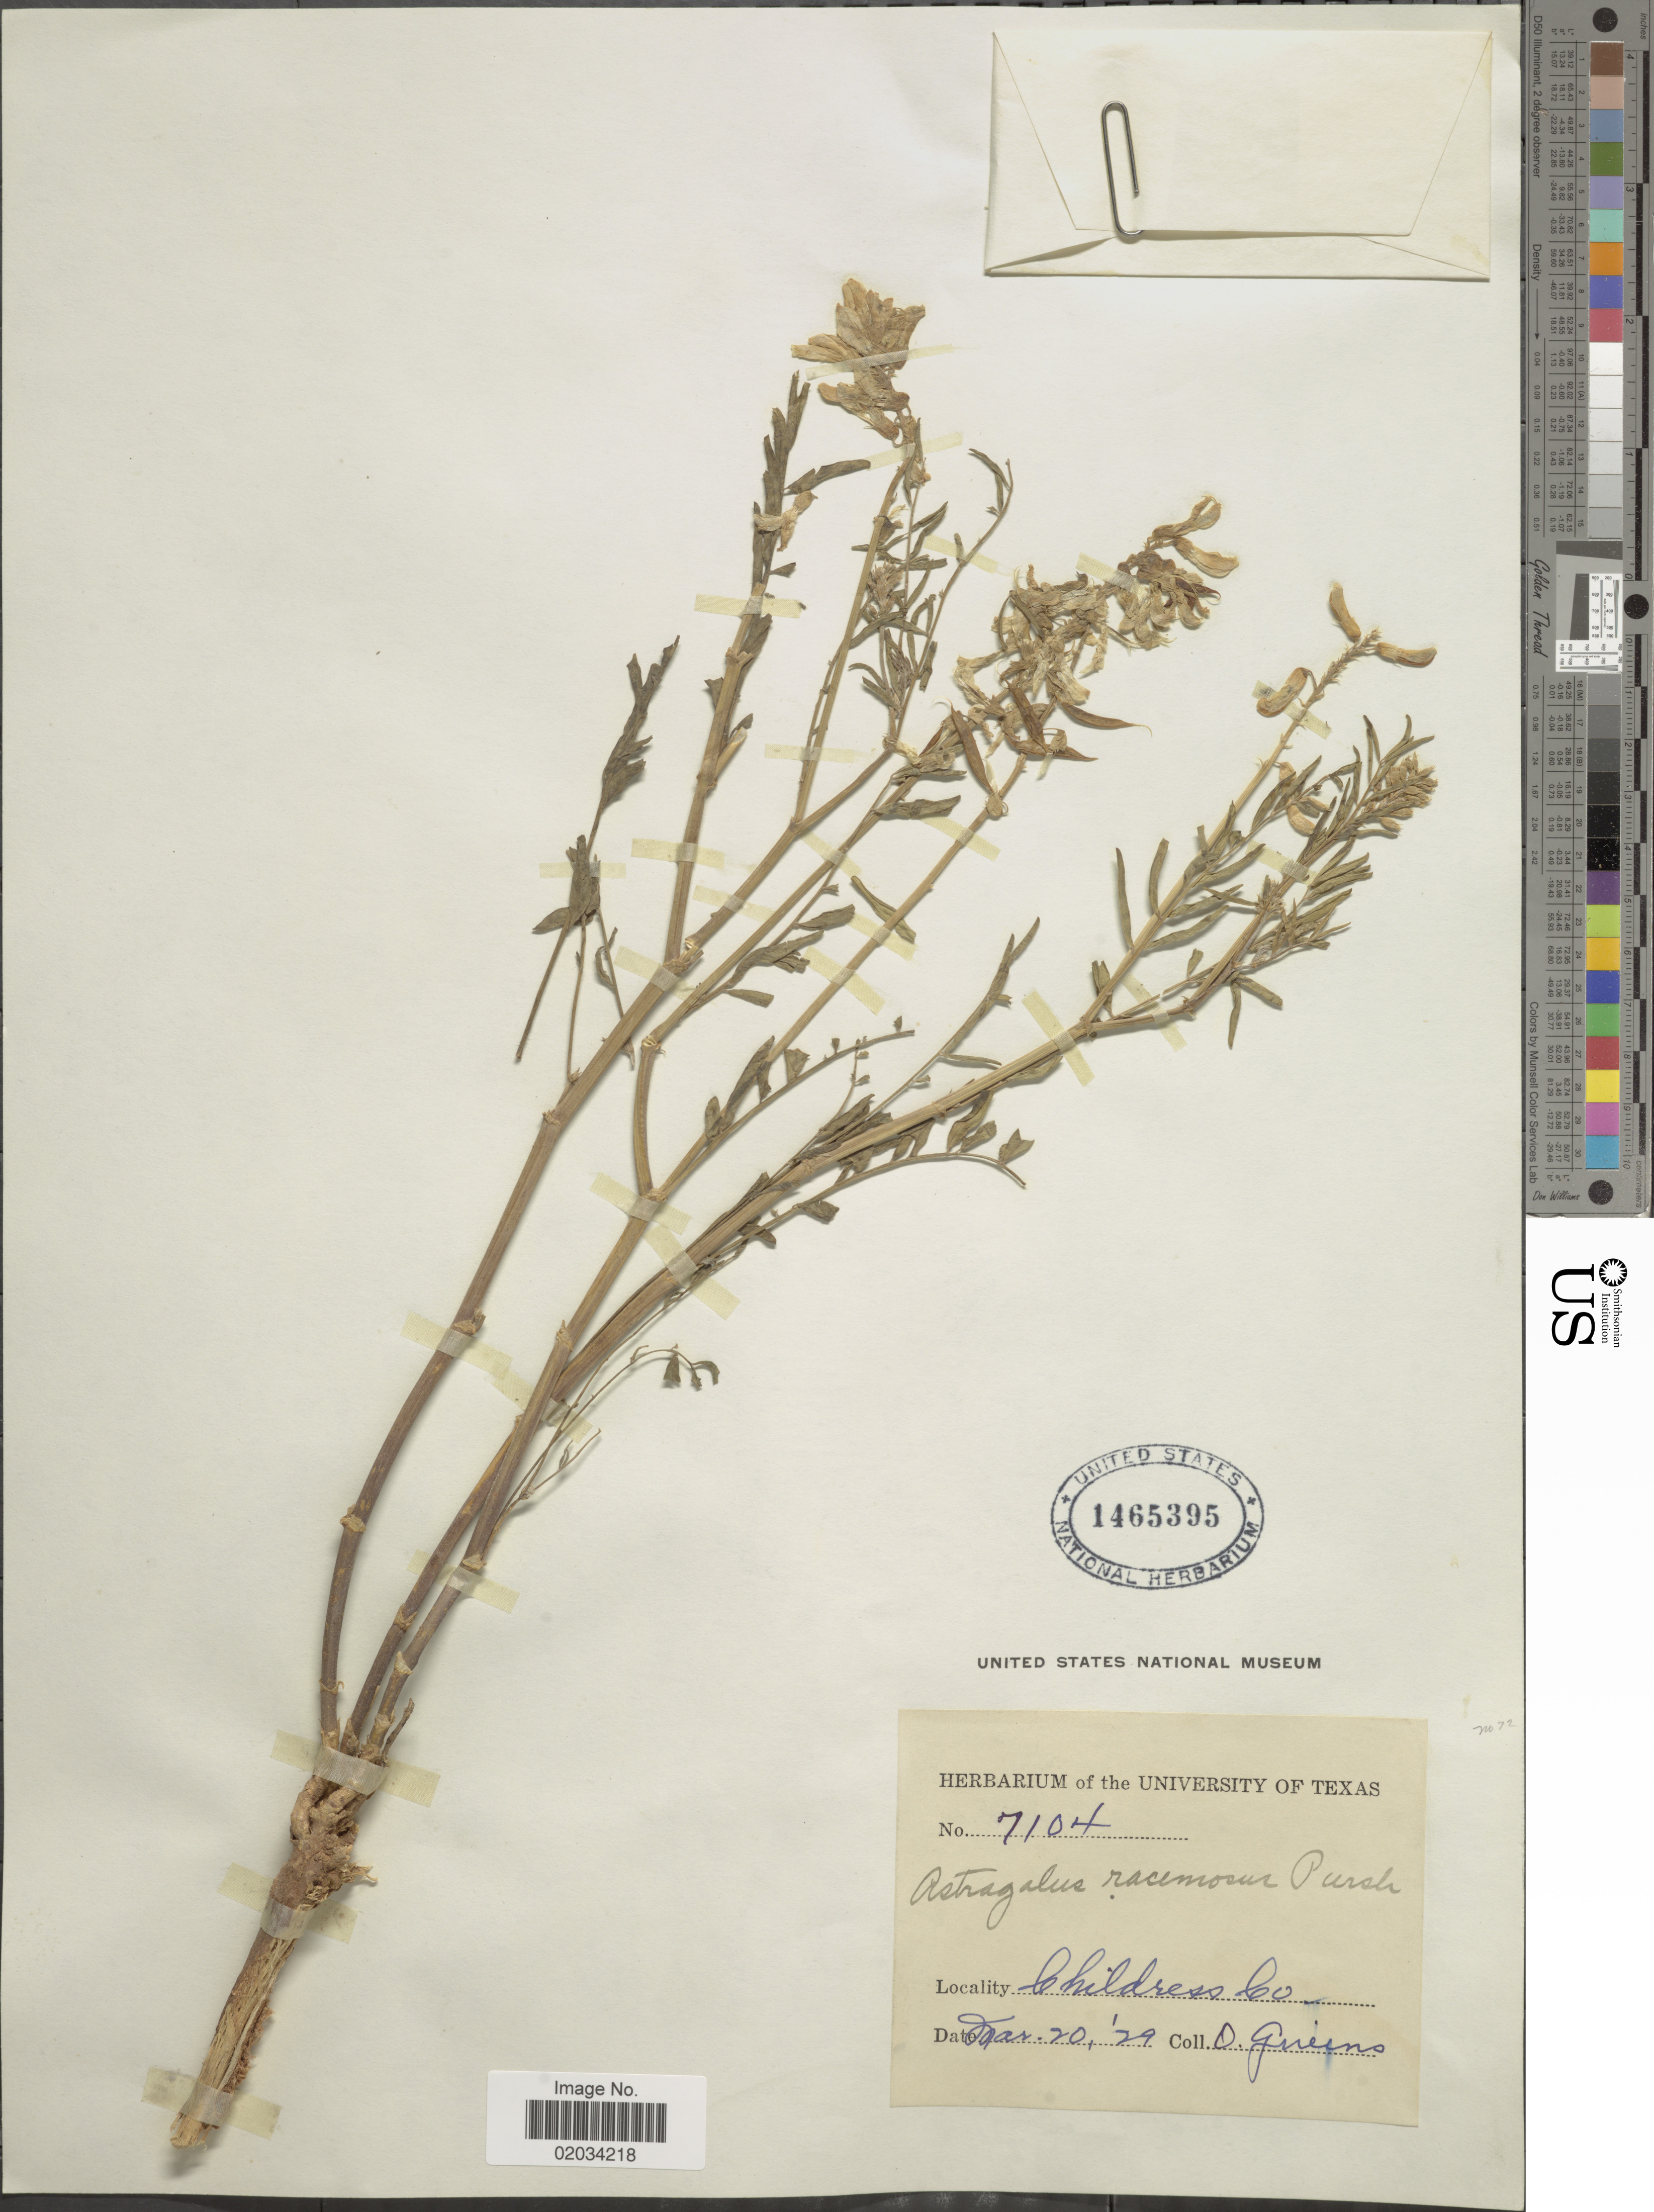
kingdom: Plantae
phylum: Tracheophyta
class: Magnoliopsida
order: Fabales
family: Fabaceae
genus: Astragalus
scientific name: Astragalus racemosus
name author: Pursh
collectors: O. Gueins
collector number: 7104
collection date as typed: Transcribed d/m/y: 20/3/29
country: United States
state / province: Texas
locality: Childress Co.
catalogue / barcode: US 1465395